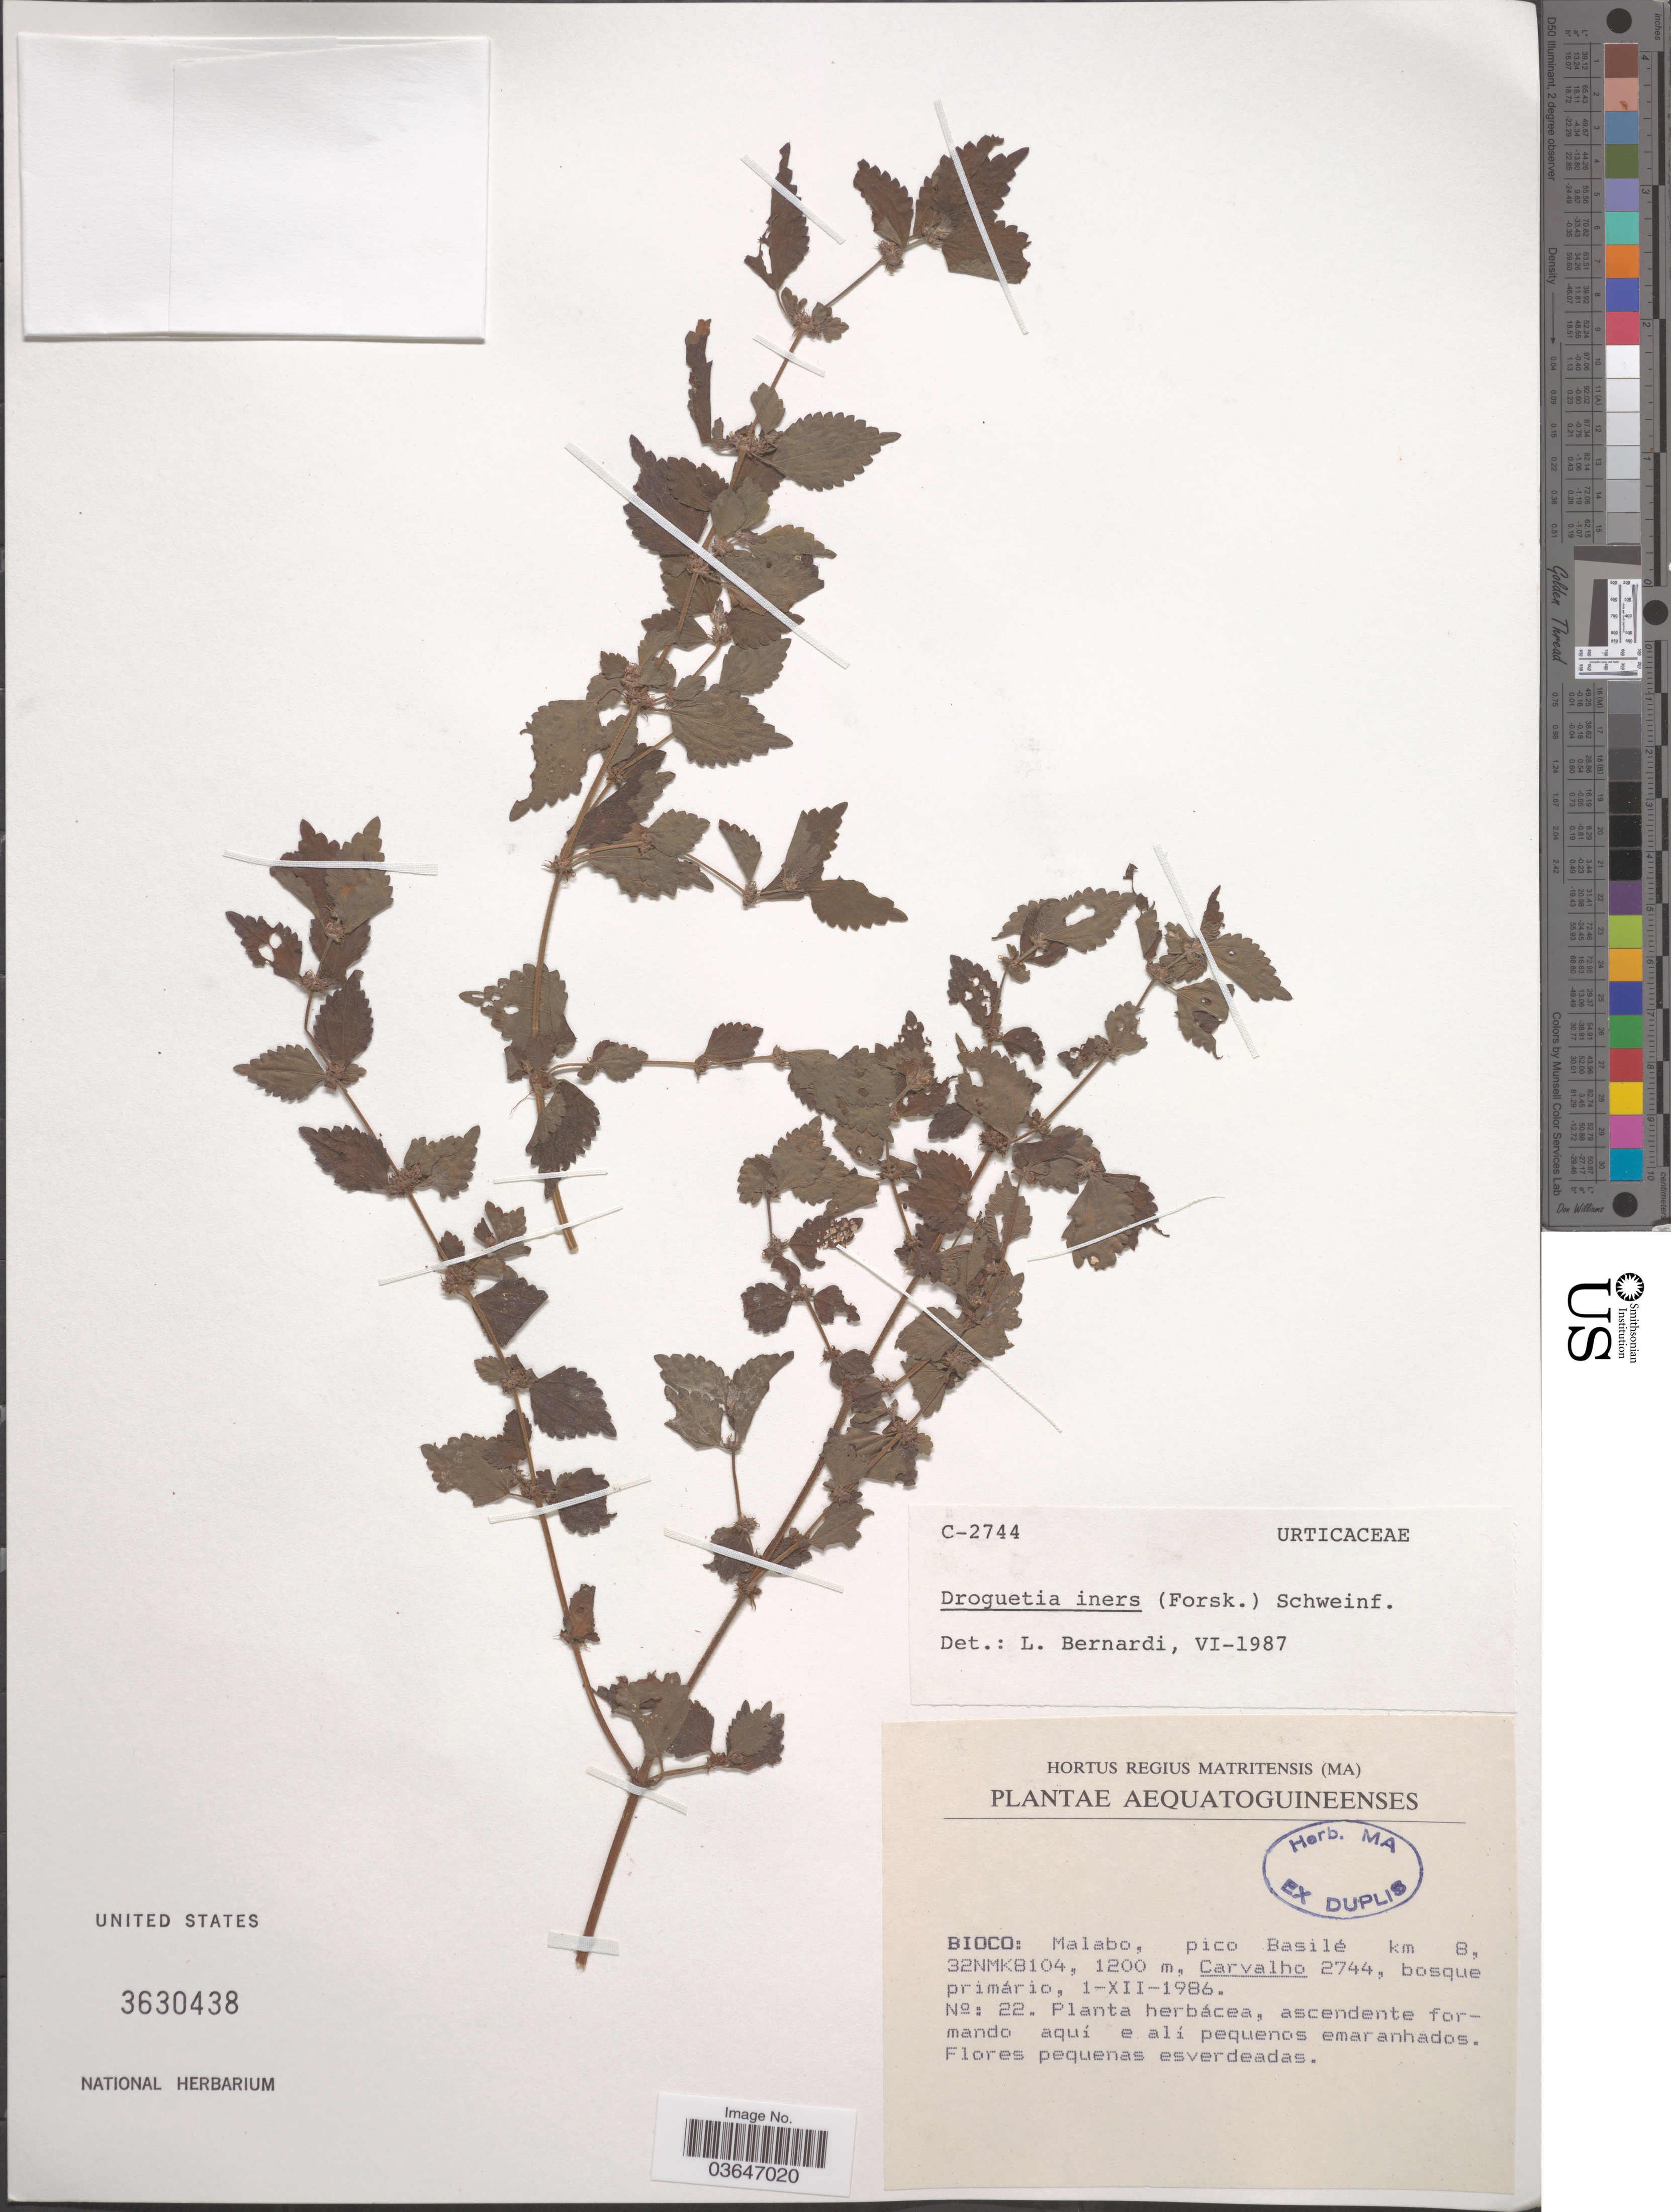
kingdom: Plantae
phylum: Tracheophyta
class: Magnoliopsida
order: Rosales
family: Urticaceae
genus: Droguetia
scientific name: Droguetia iners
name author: (Forssk.) Schweinf.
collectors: Carvalho, --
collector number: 2744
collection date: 1986-12-01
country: Equatorial Guinea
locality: Bioco: Malabo, pico Basilé km 8, 32NMK8104.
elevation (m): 1200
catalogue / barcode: US 3630438